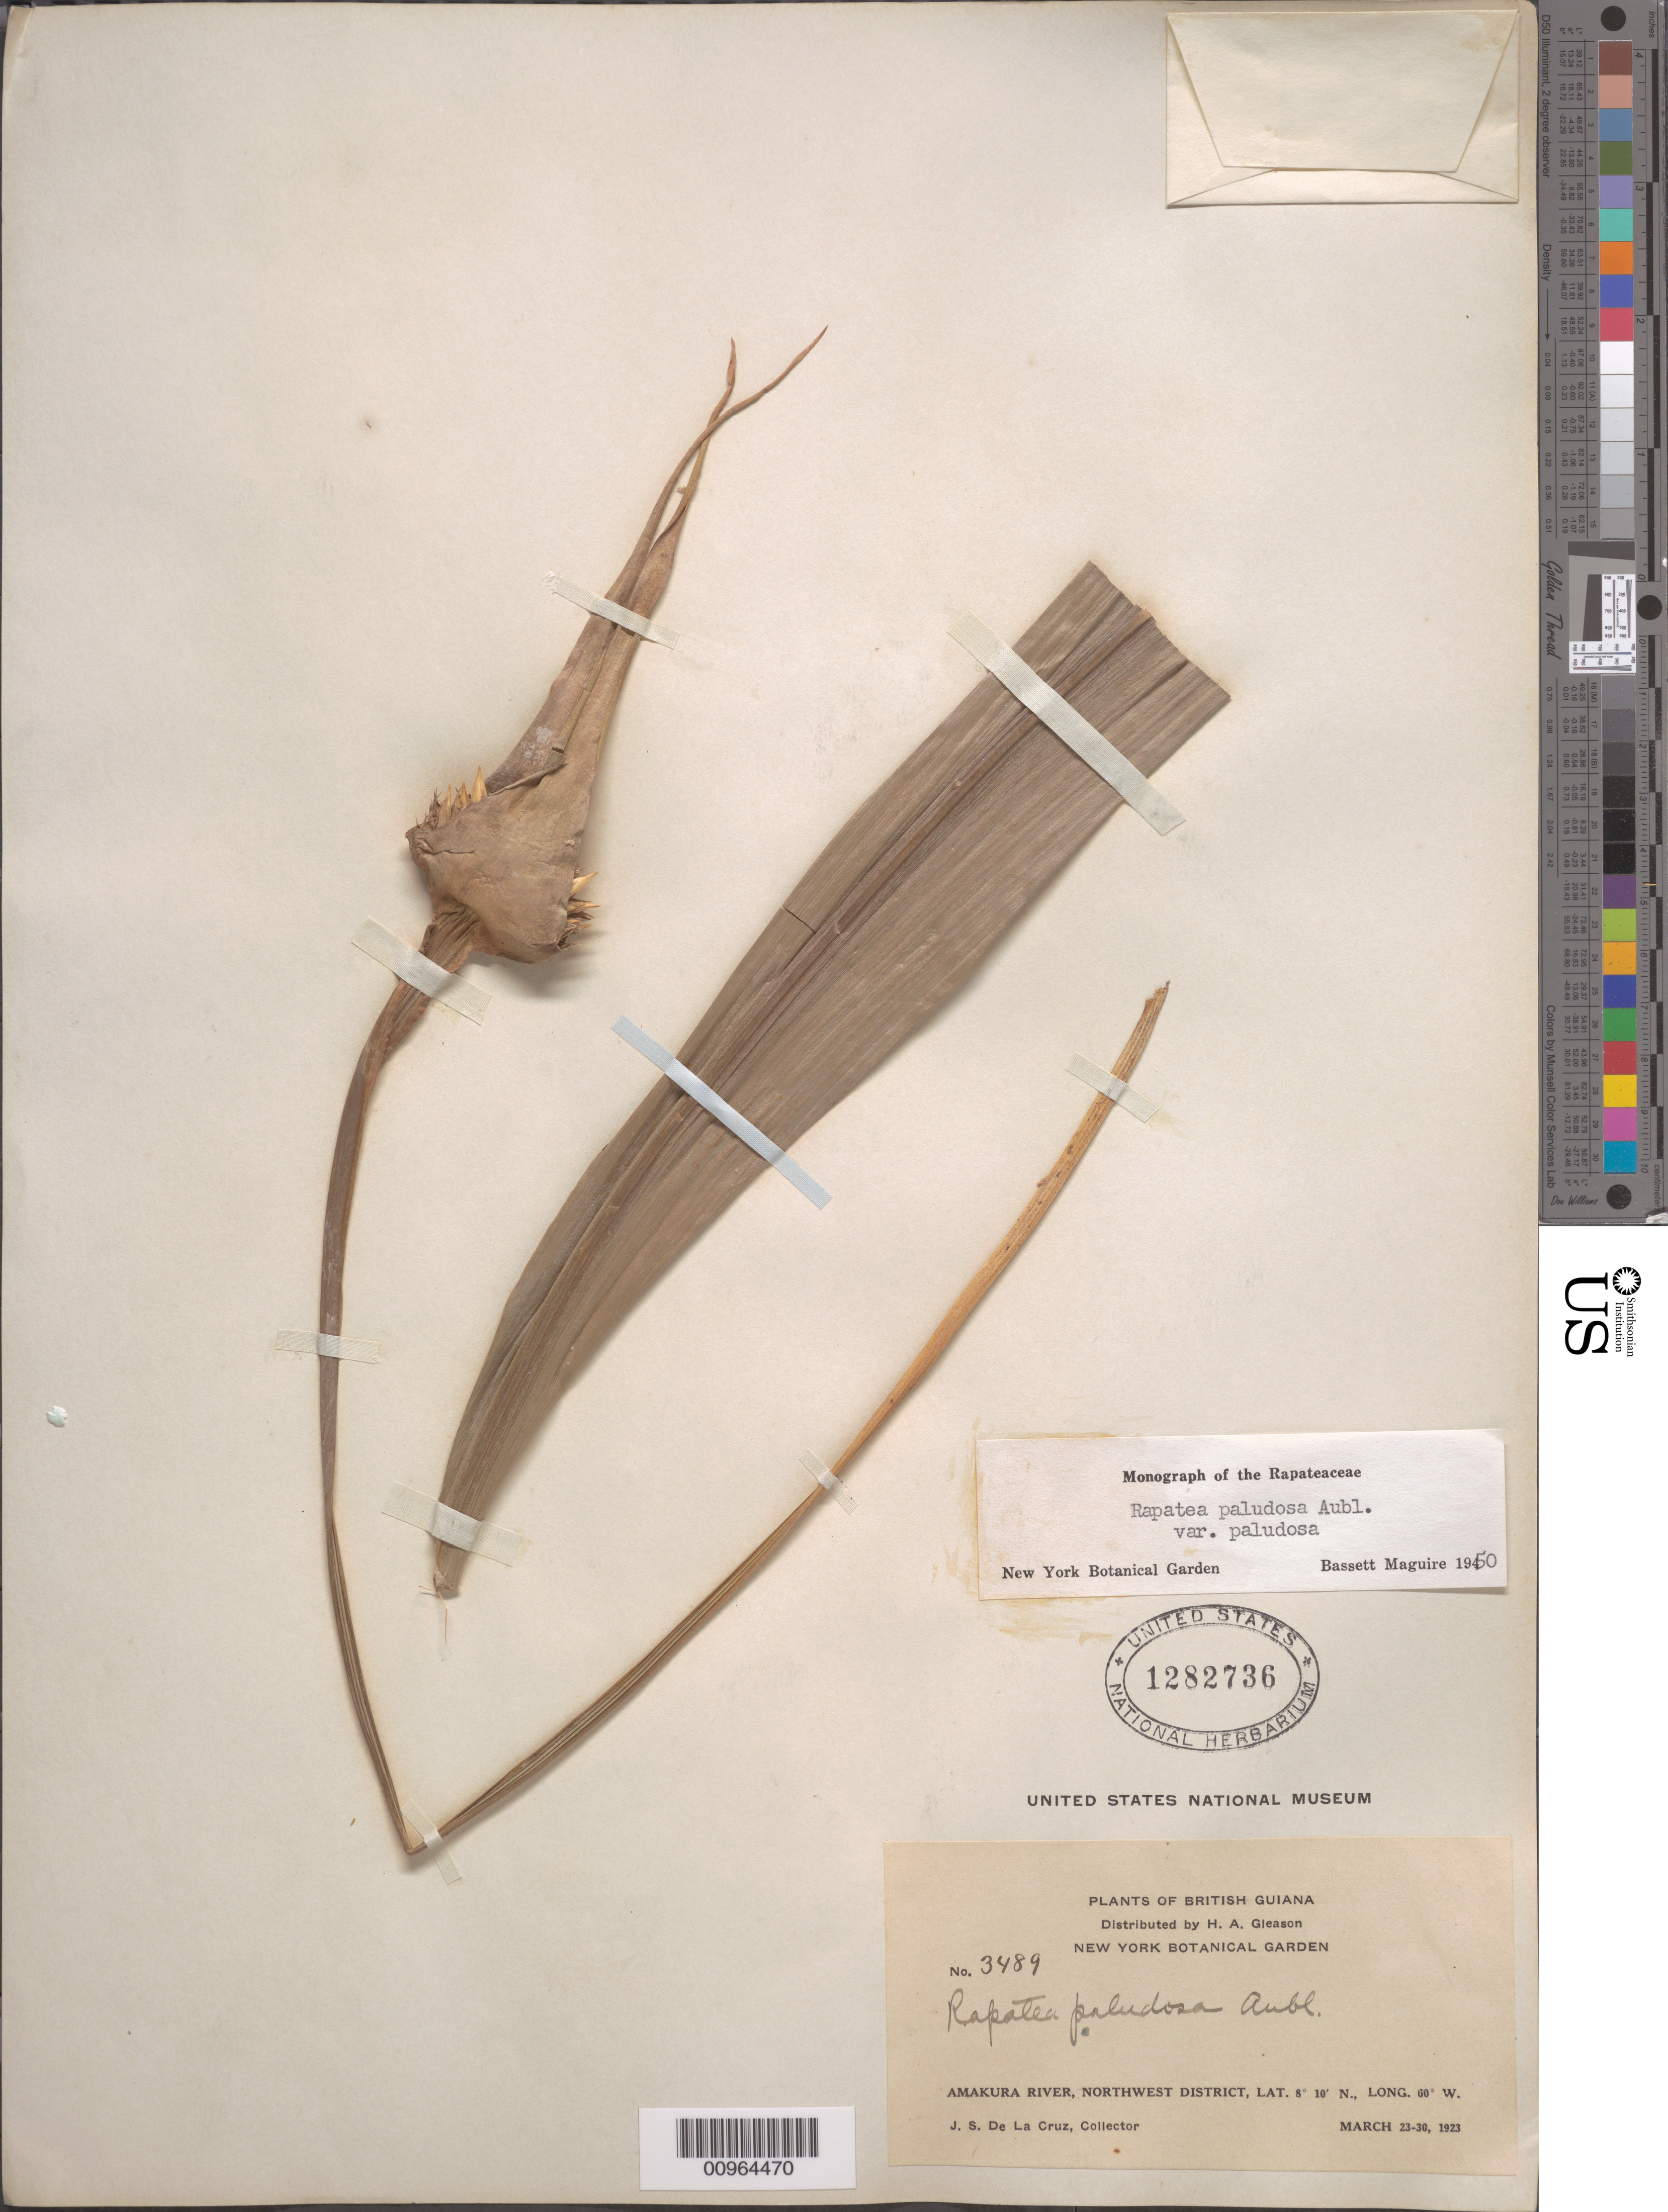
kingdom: Plantae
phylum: Tracheophyta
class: Liliopsida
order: Poales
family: Rapateaceae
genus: Rapatea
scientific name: Rapatea paludosa var. paludosa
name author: Aubl.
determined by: Maguire, Bassett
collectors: J. S. de la Cruz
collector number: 3489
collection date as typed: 23-Mar-23 to 30-Mar-23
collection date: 1923-03-23/1923-03-30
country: Guyana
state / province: Barima-Waini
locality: Amakura R., NW District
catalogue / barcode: US 1282736